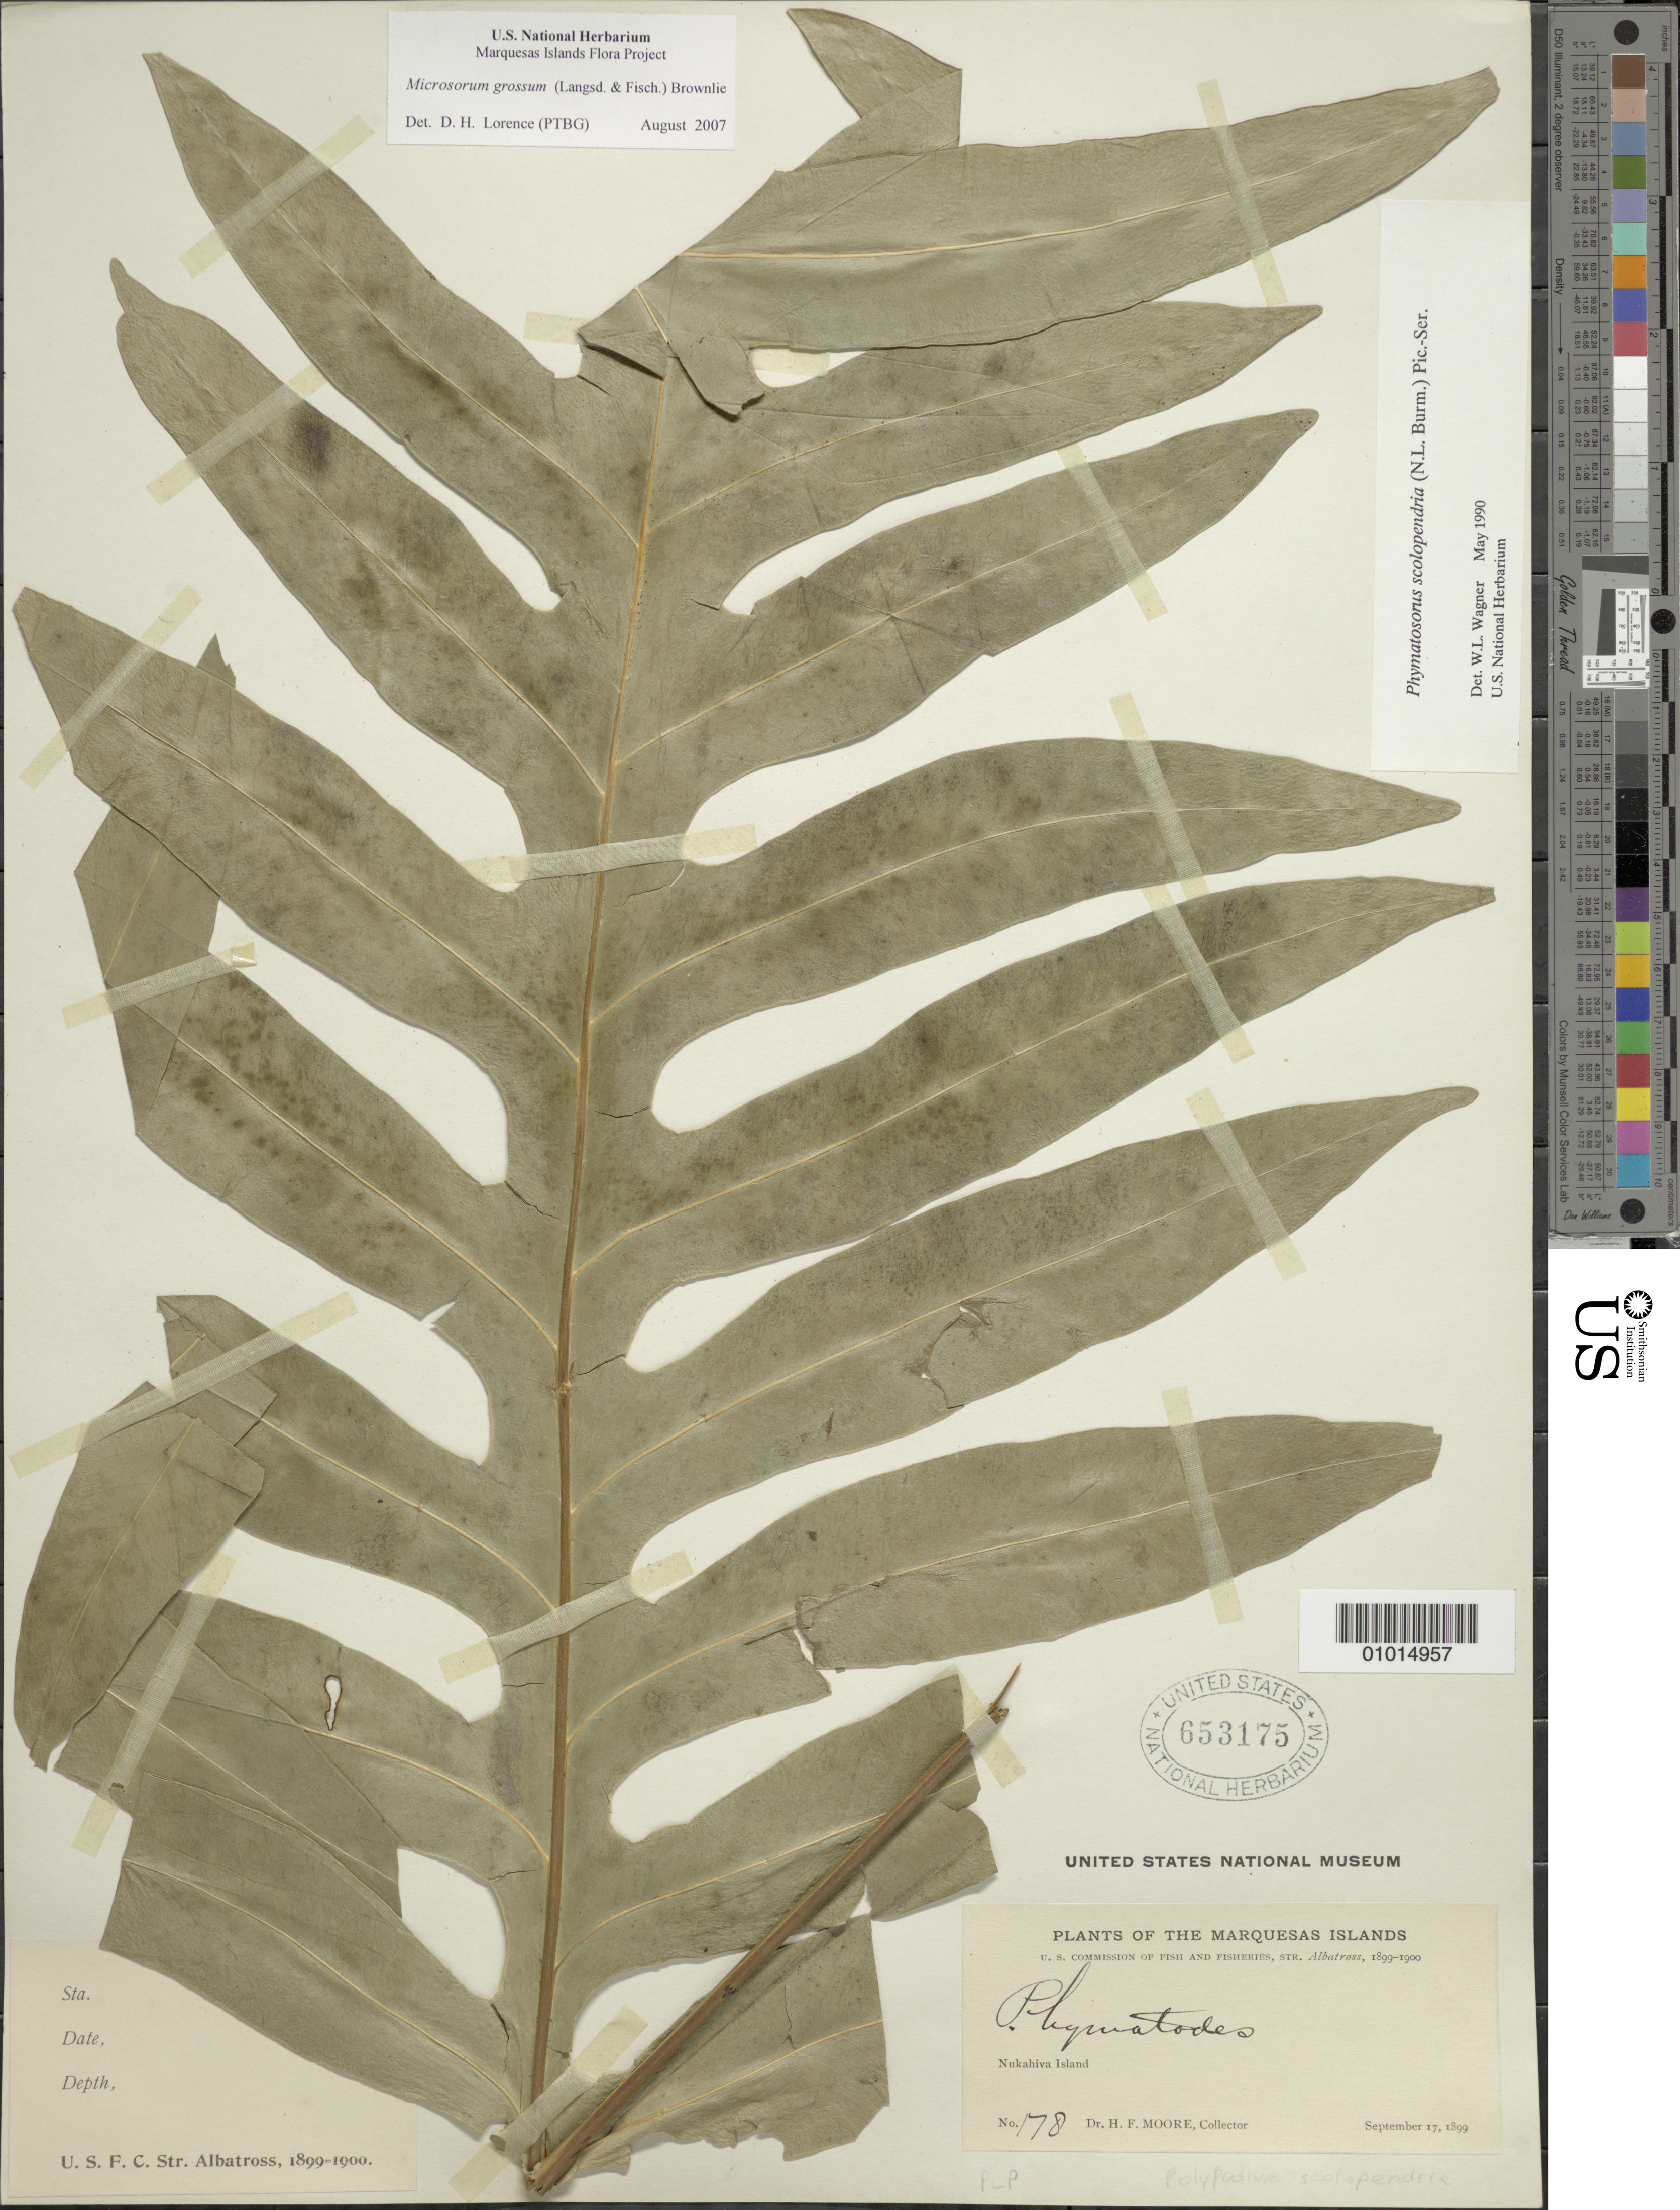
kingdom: Plantae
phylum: Tracheophyta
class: Polypodiopsida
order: Polypodiales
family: Polypodiaceae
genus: Microsorum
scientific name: Microsorum grossum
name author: (Langsd. & Fisch.) S.B. Andrews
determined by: Lorence, David H., (PTBG), National Tropical Botanical Garden (UNITED STATES)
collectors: H. F. Moore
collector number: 178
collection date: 1899-09-17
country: French Polynesia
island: Nuku Hiva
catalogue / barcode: US 653175